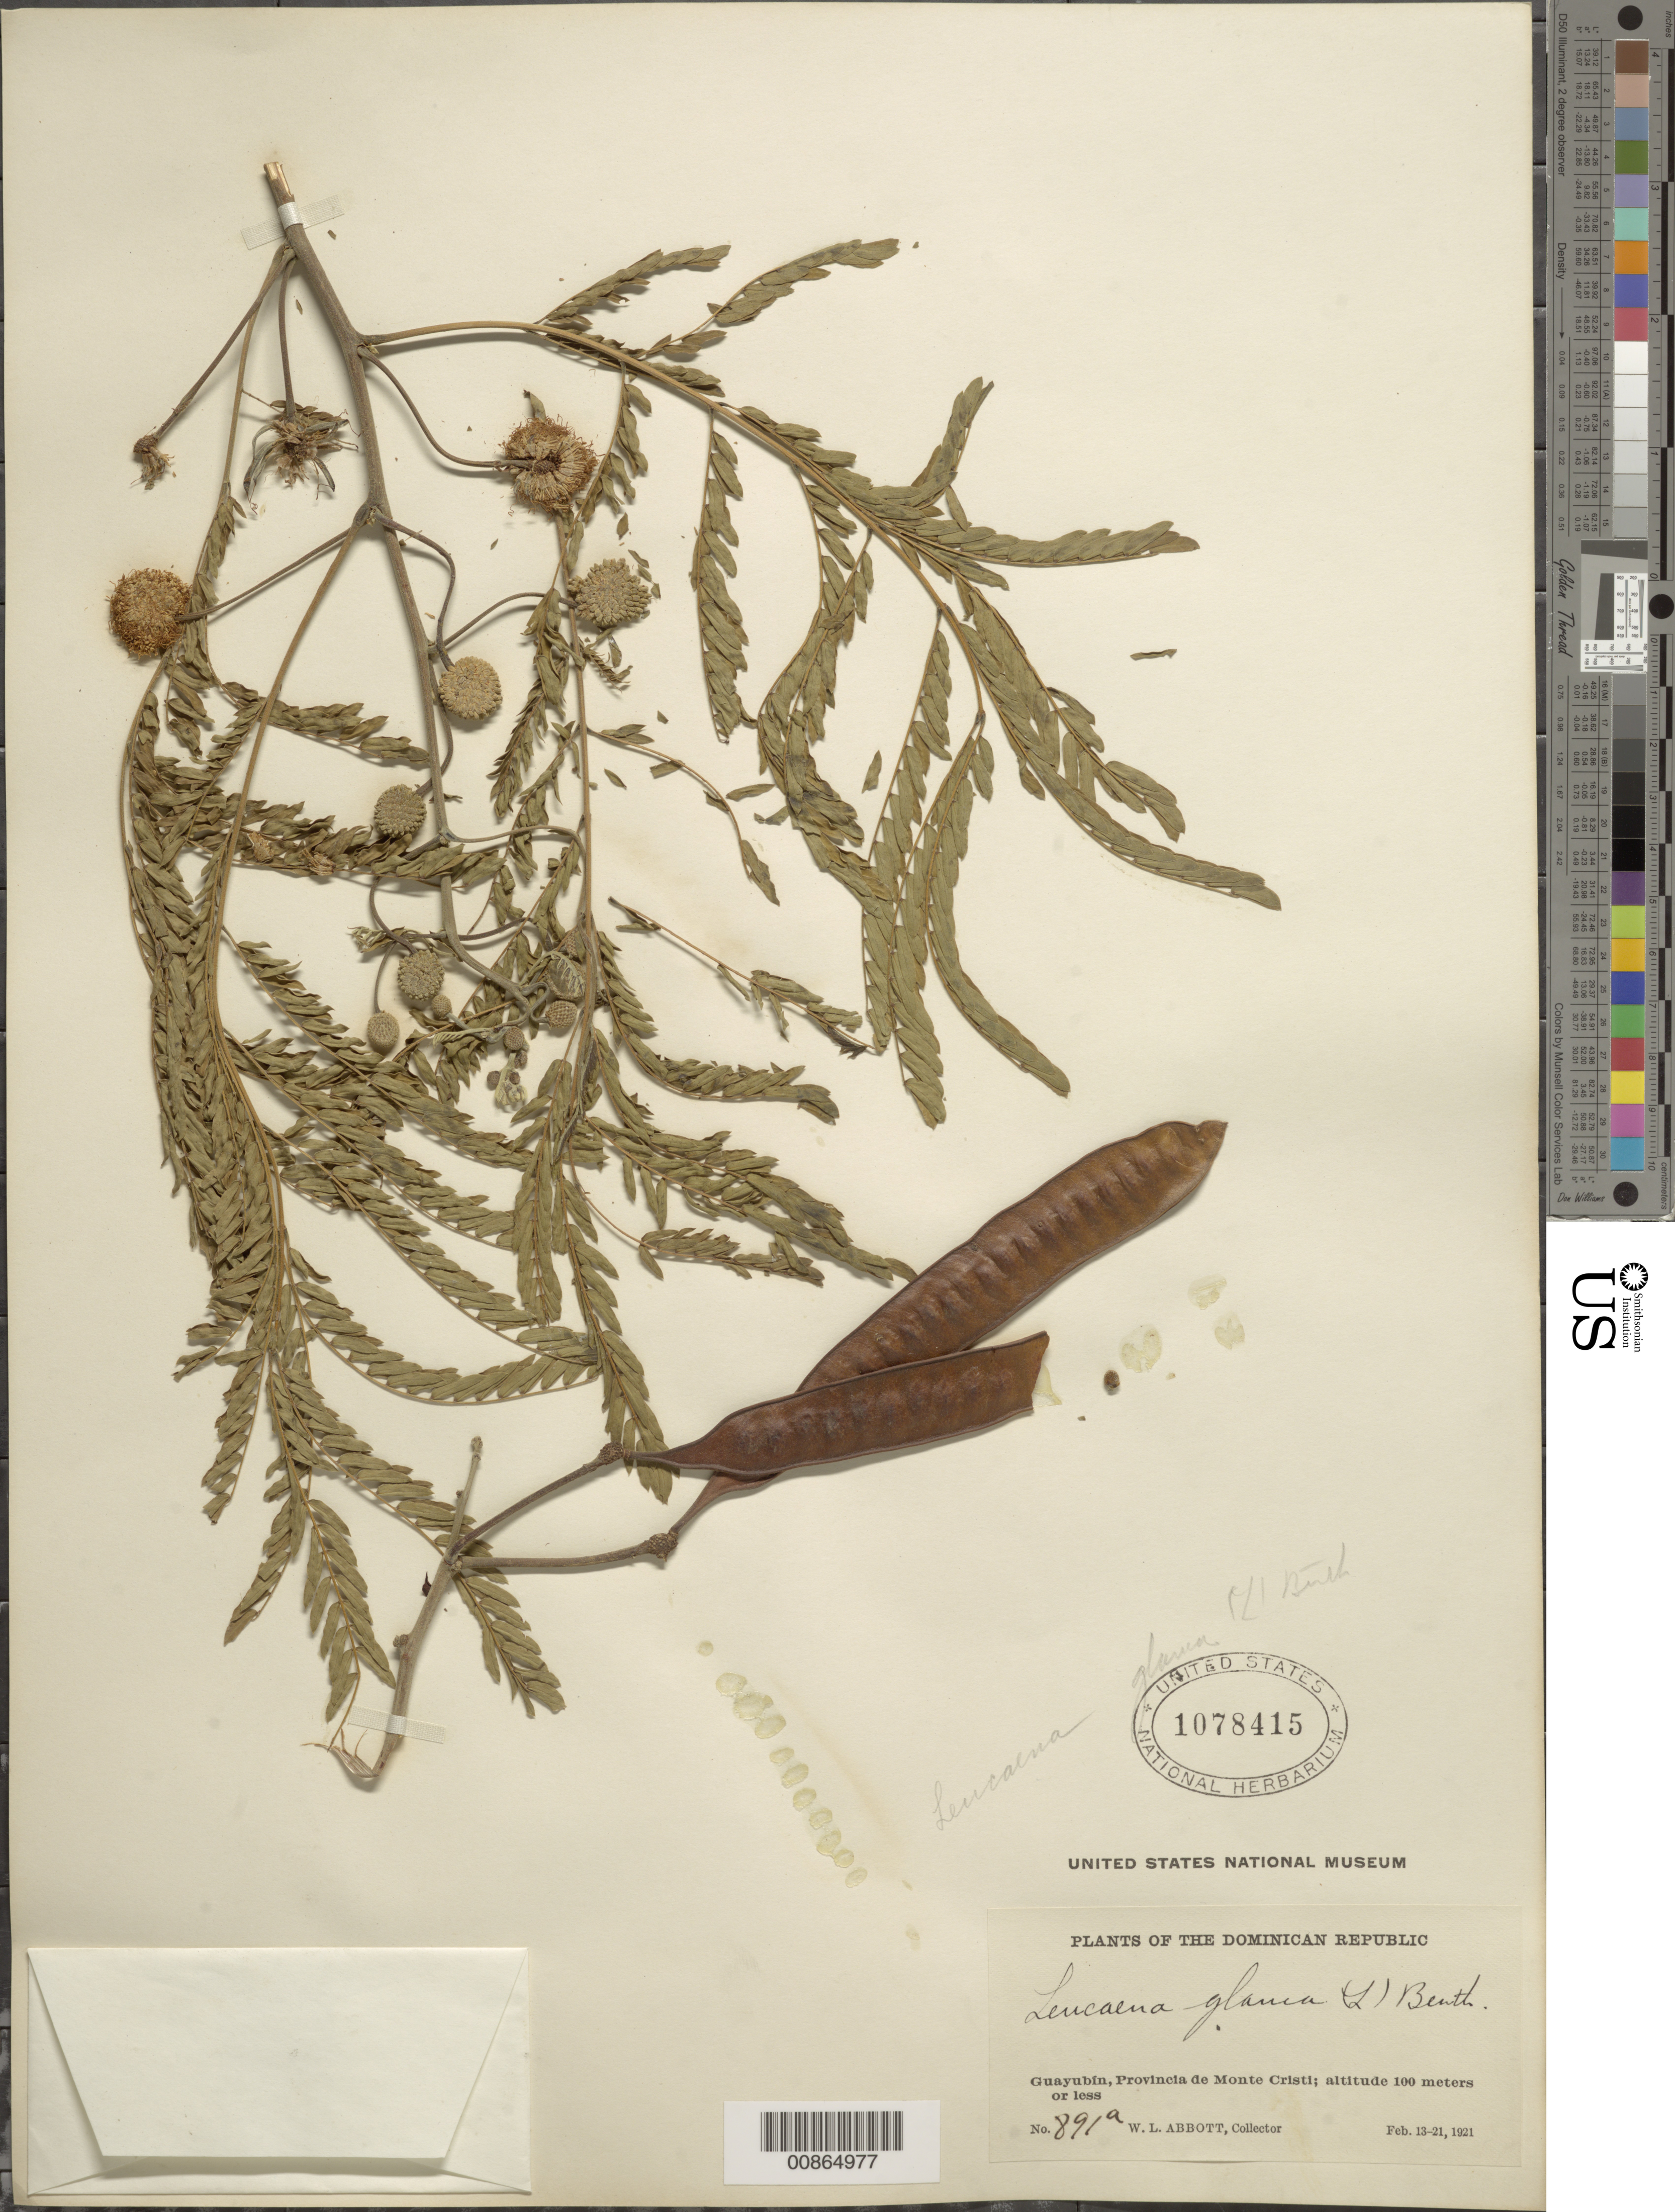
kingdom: Plantae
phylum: Tracheophyta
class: Magnoliopsida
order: Fabales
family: Fabaceae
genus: Leucaena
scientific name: Leucaena leucocephala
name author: (Lam.) de Wit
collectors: W. L. Abbott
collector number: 891a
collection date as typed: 13 Feb 1921 to 21 Feb 1921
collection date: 1921-02-13/1921-02-21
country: Dominican Republic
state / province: Monte Cristi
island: Hispaniola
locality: Guayubín.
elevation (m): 100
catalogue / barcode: US 1078415